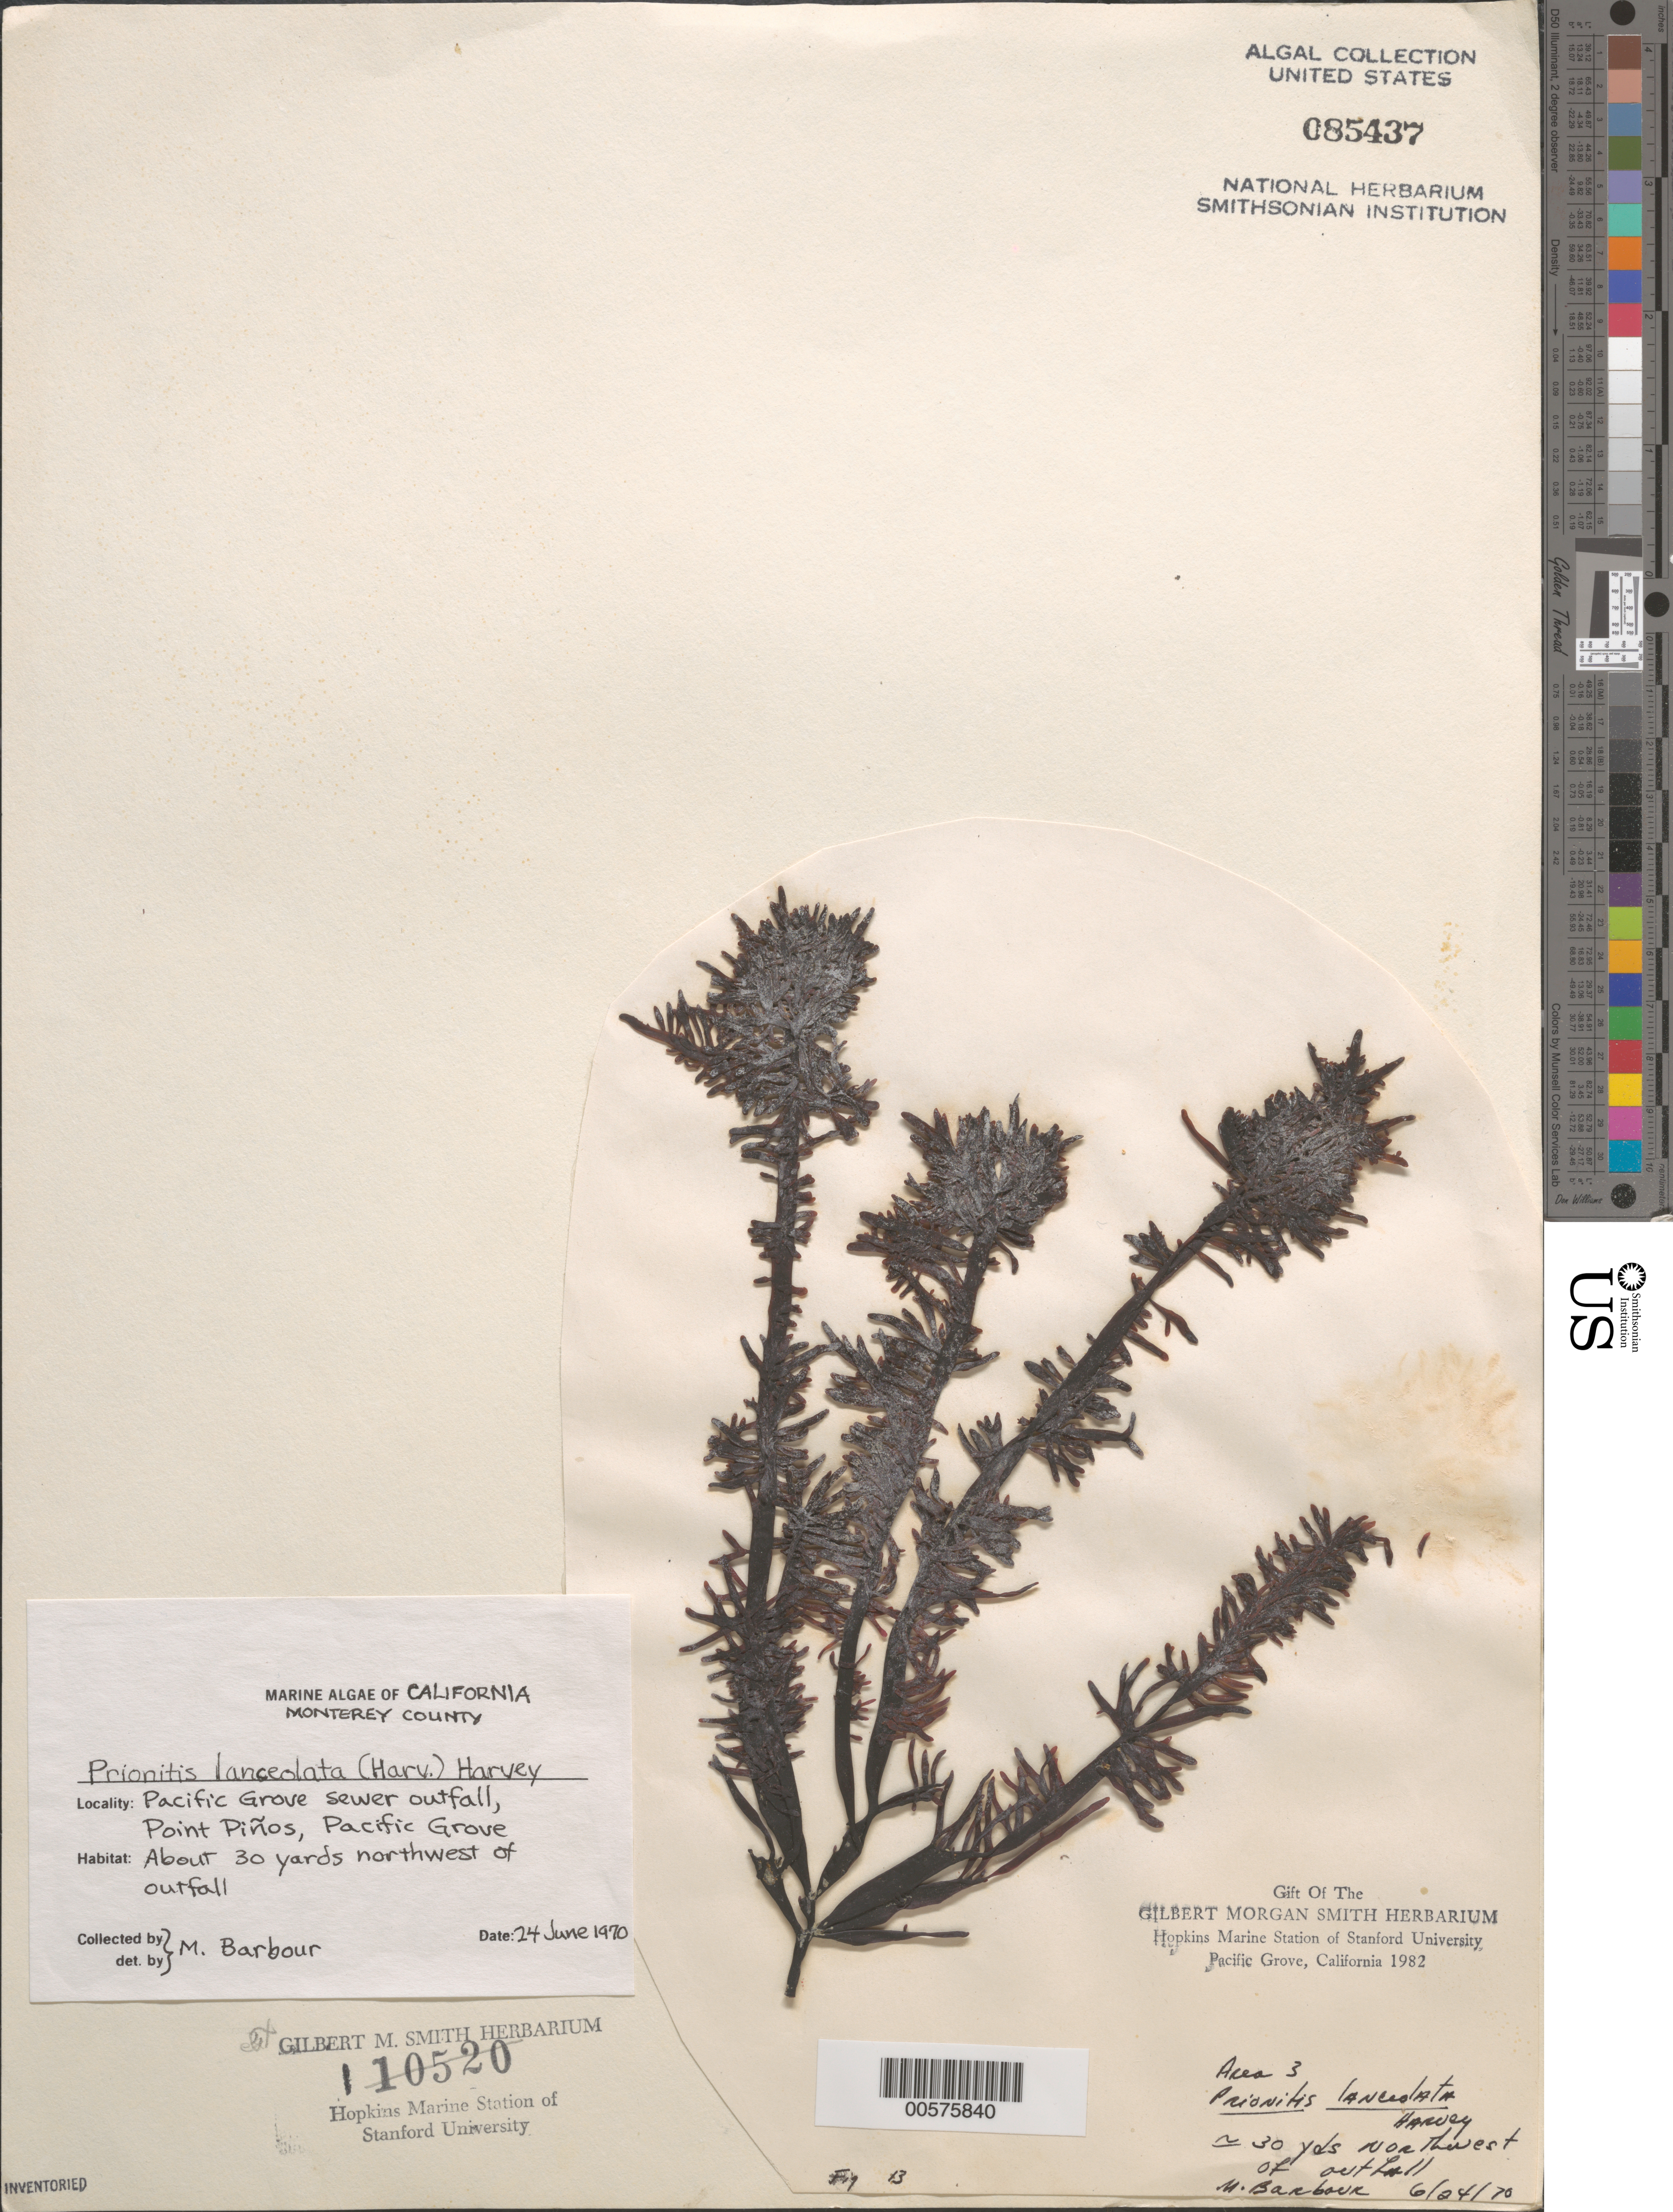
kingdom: Plantae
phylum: Rhodophyta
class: Florideophyceae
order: Cryptonemiales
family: Cryptonemiaceae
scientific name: Prionitis lanceolata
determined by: Barbour, M.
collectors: M. Barbour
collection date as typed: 24 Jun 1970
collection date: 1970-06-24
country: United States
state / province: California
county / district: Monterey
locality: Point Pinos, Pacific Grove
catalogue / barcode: US 85437